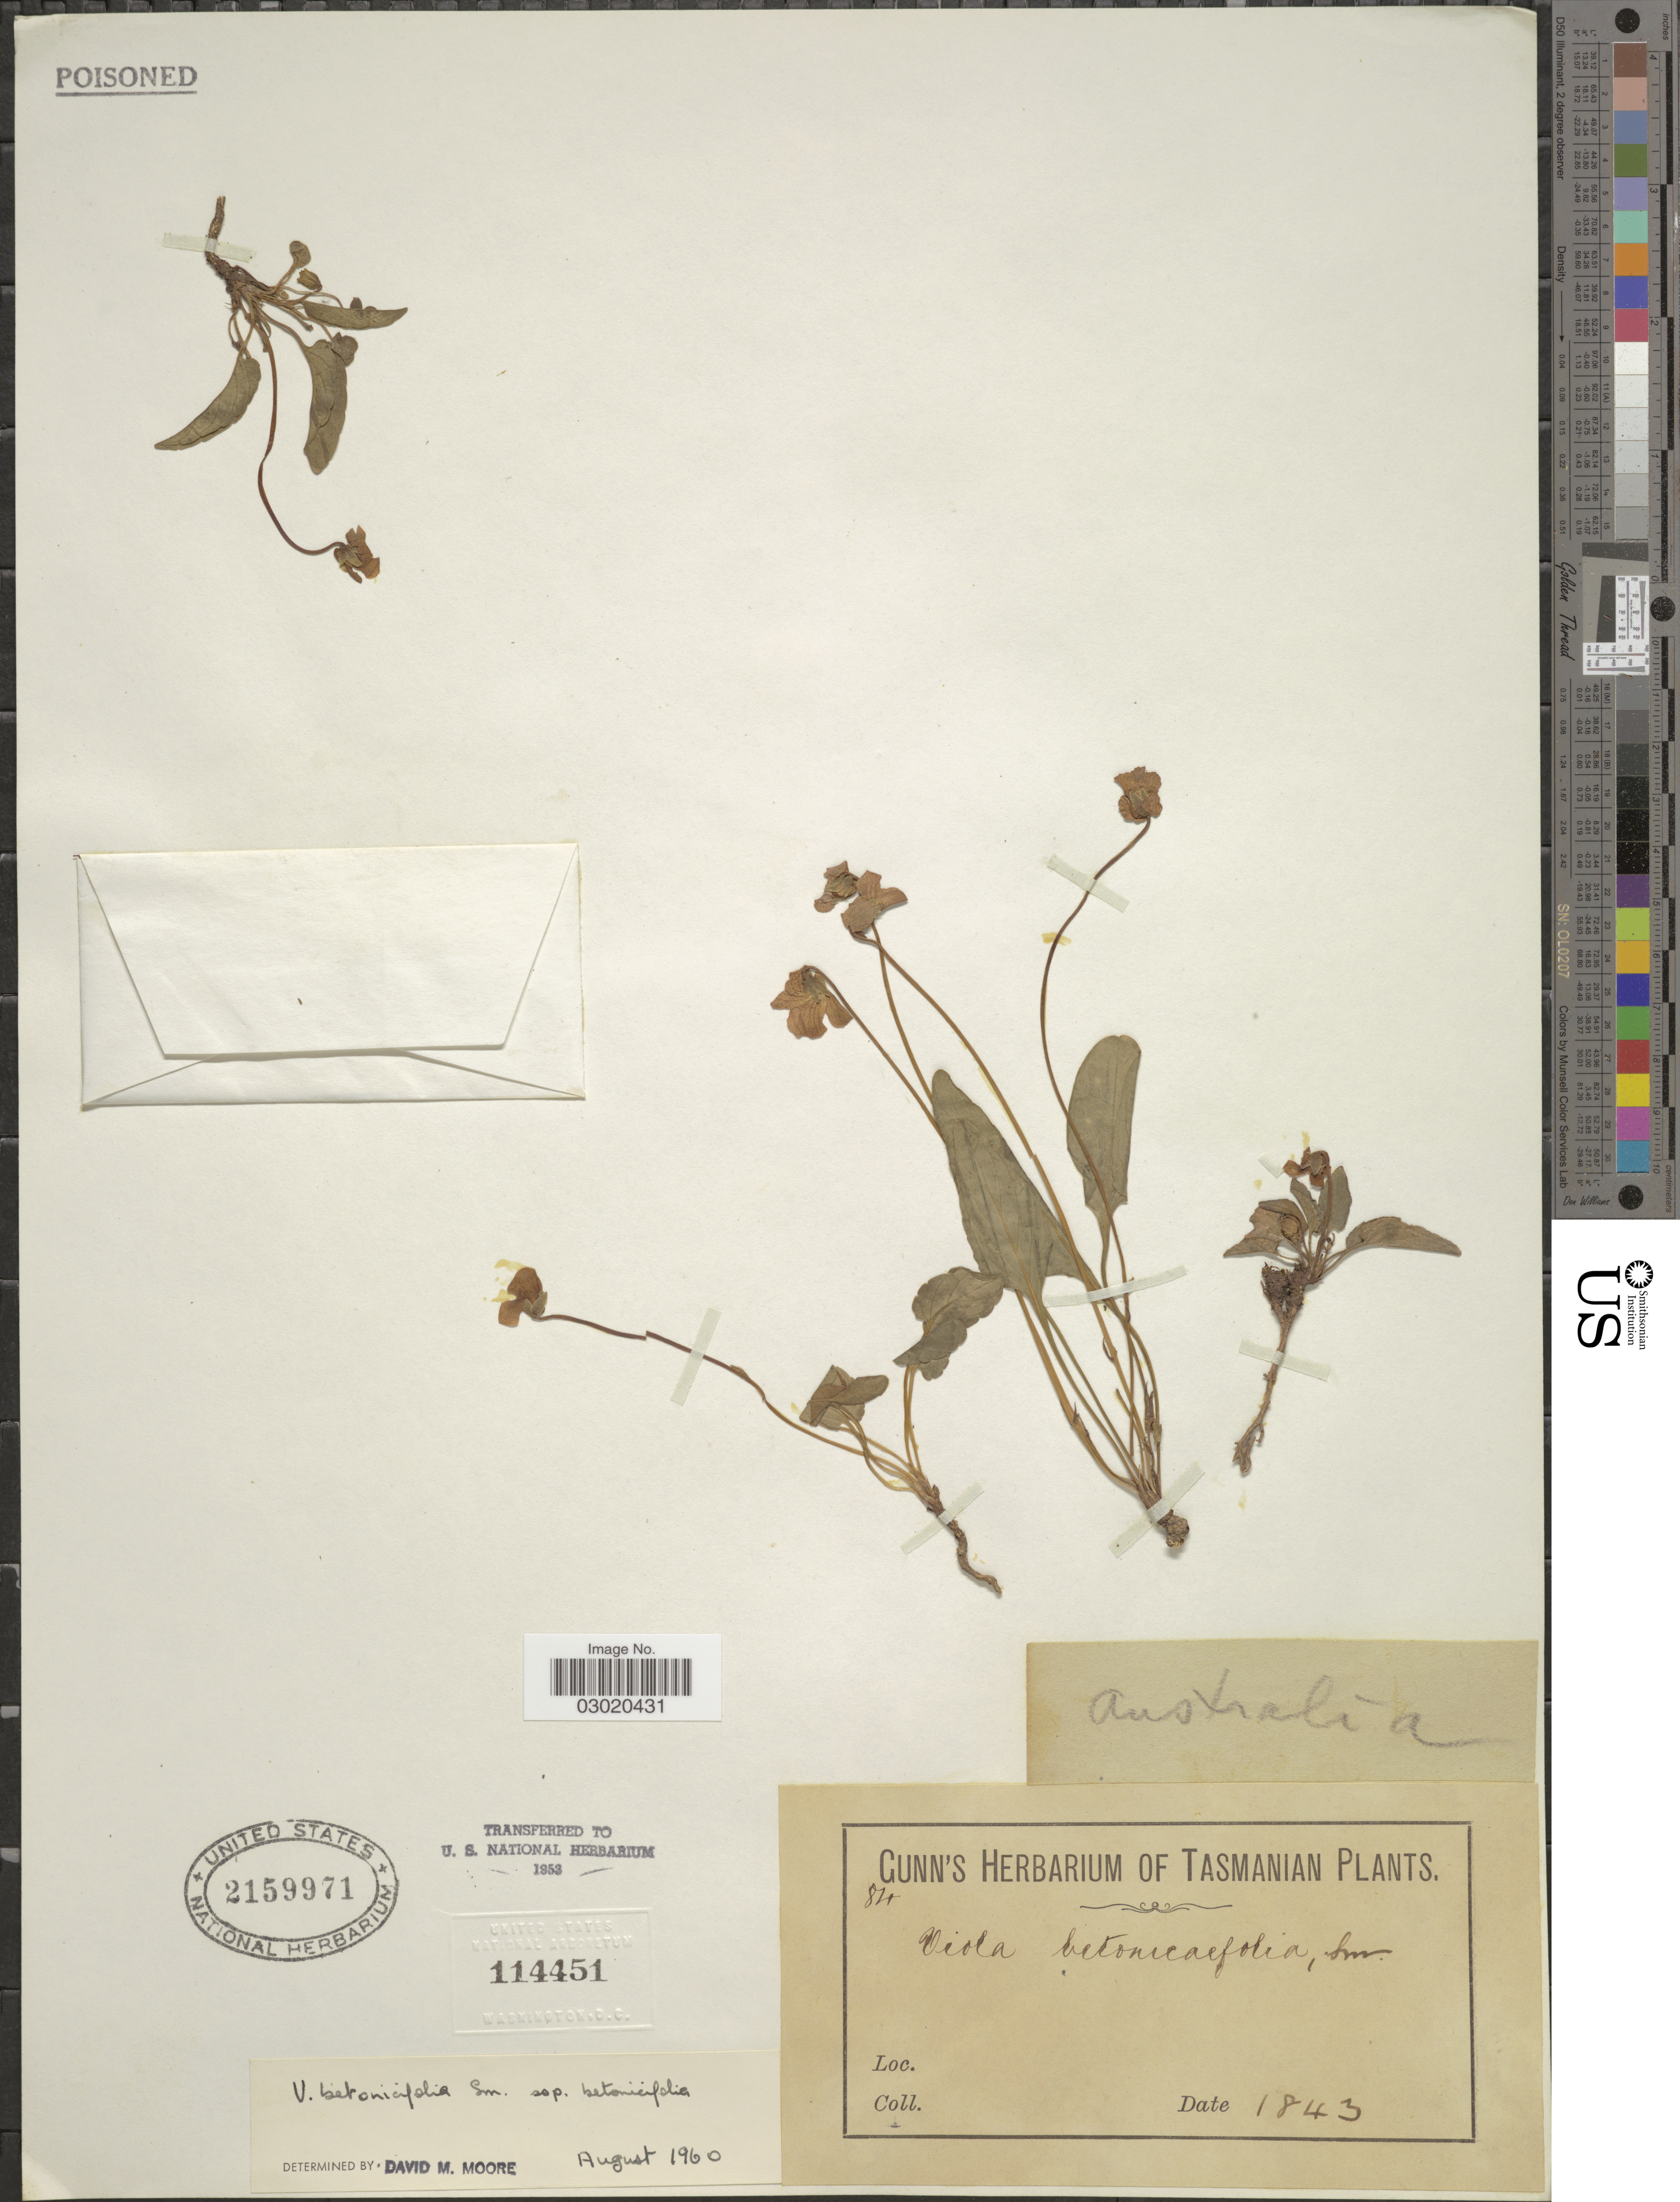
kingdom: Plantae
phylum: Tracheophyta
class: Magnoliopsida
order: Malpighiales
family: Violaceae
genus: Viola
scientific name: Viola betonicifolia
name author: Sm.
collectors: ex herb. Gunn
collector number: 84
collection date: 1843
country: Australia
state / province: Tasmania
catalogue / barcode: US 2159971